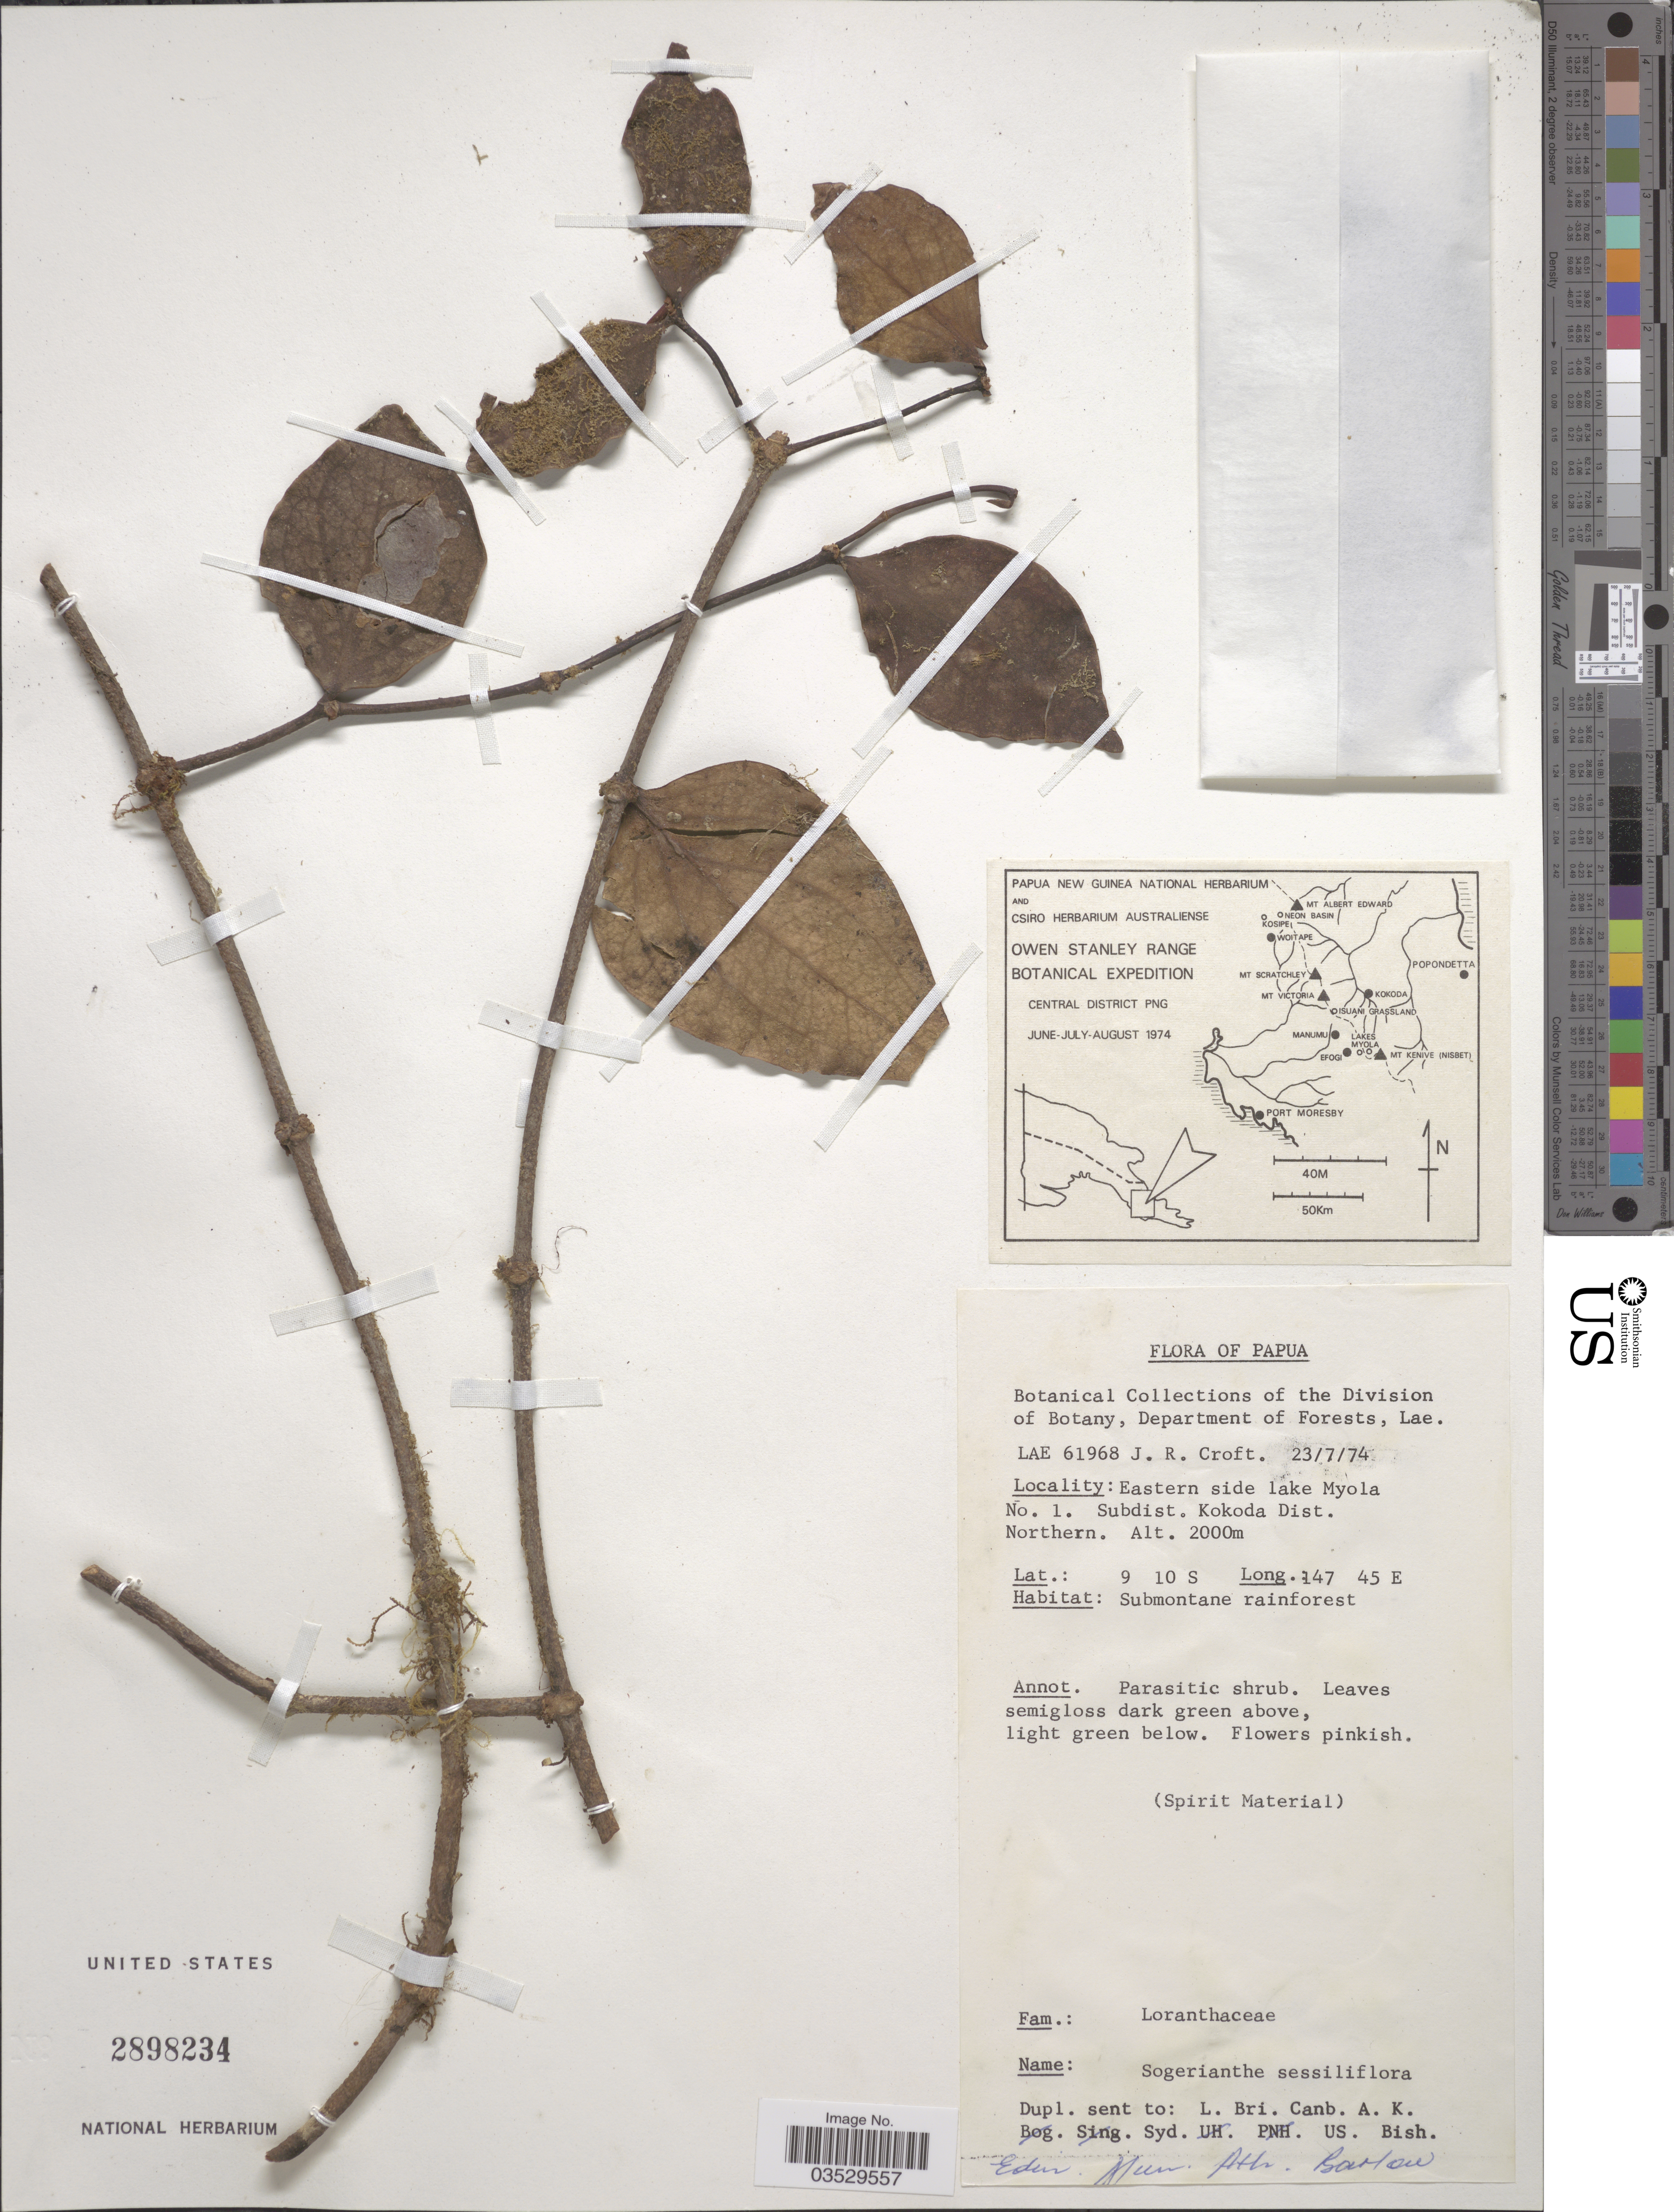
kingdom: Plantae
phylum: Tracheophyta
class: Magnoliopsida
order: Santalales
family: Loranthaceae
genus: Sogerianthe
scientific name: Sogerianthe sessiliflora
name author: (Danser) Danser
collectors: J. R. Croft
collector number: LAE 61968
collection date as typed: Transcribed d/m/y: 23/7/74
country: Papua New Guinea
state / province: Northern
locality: Papua. Eastern side lake Myola No. 1. Subdist. Kokoda Dist. Northern.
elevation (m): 2000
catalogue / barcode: US 2898234